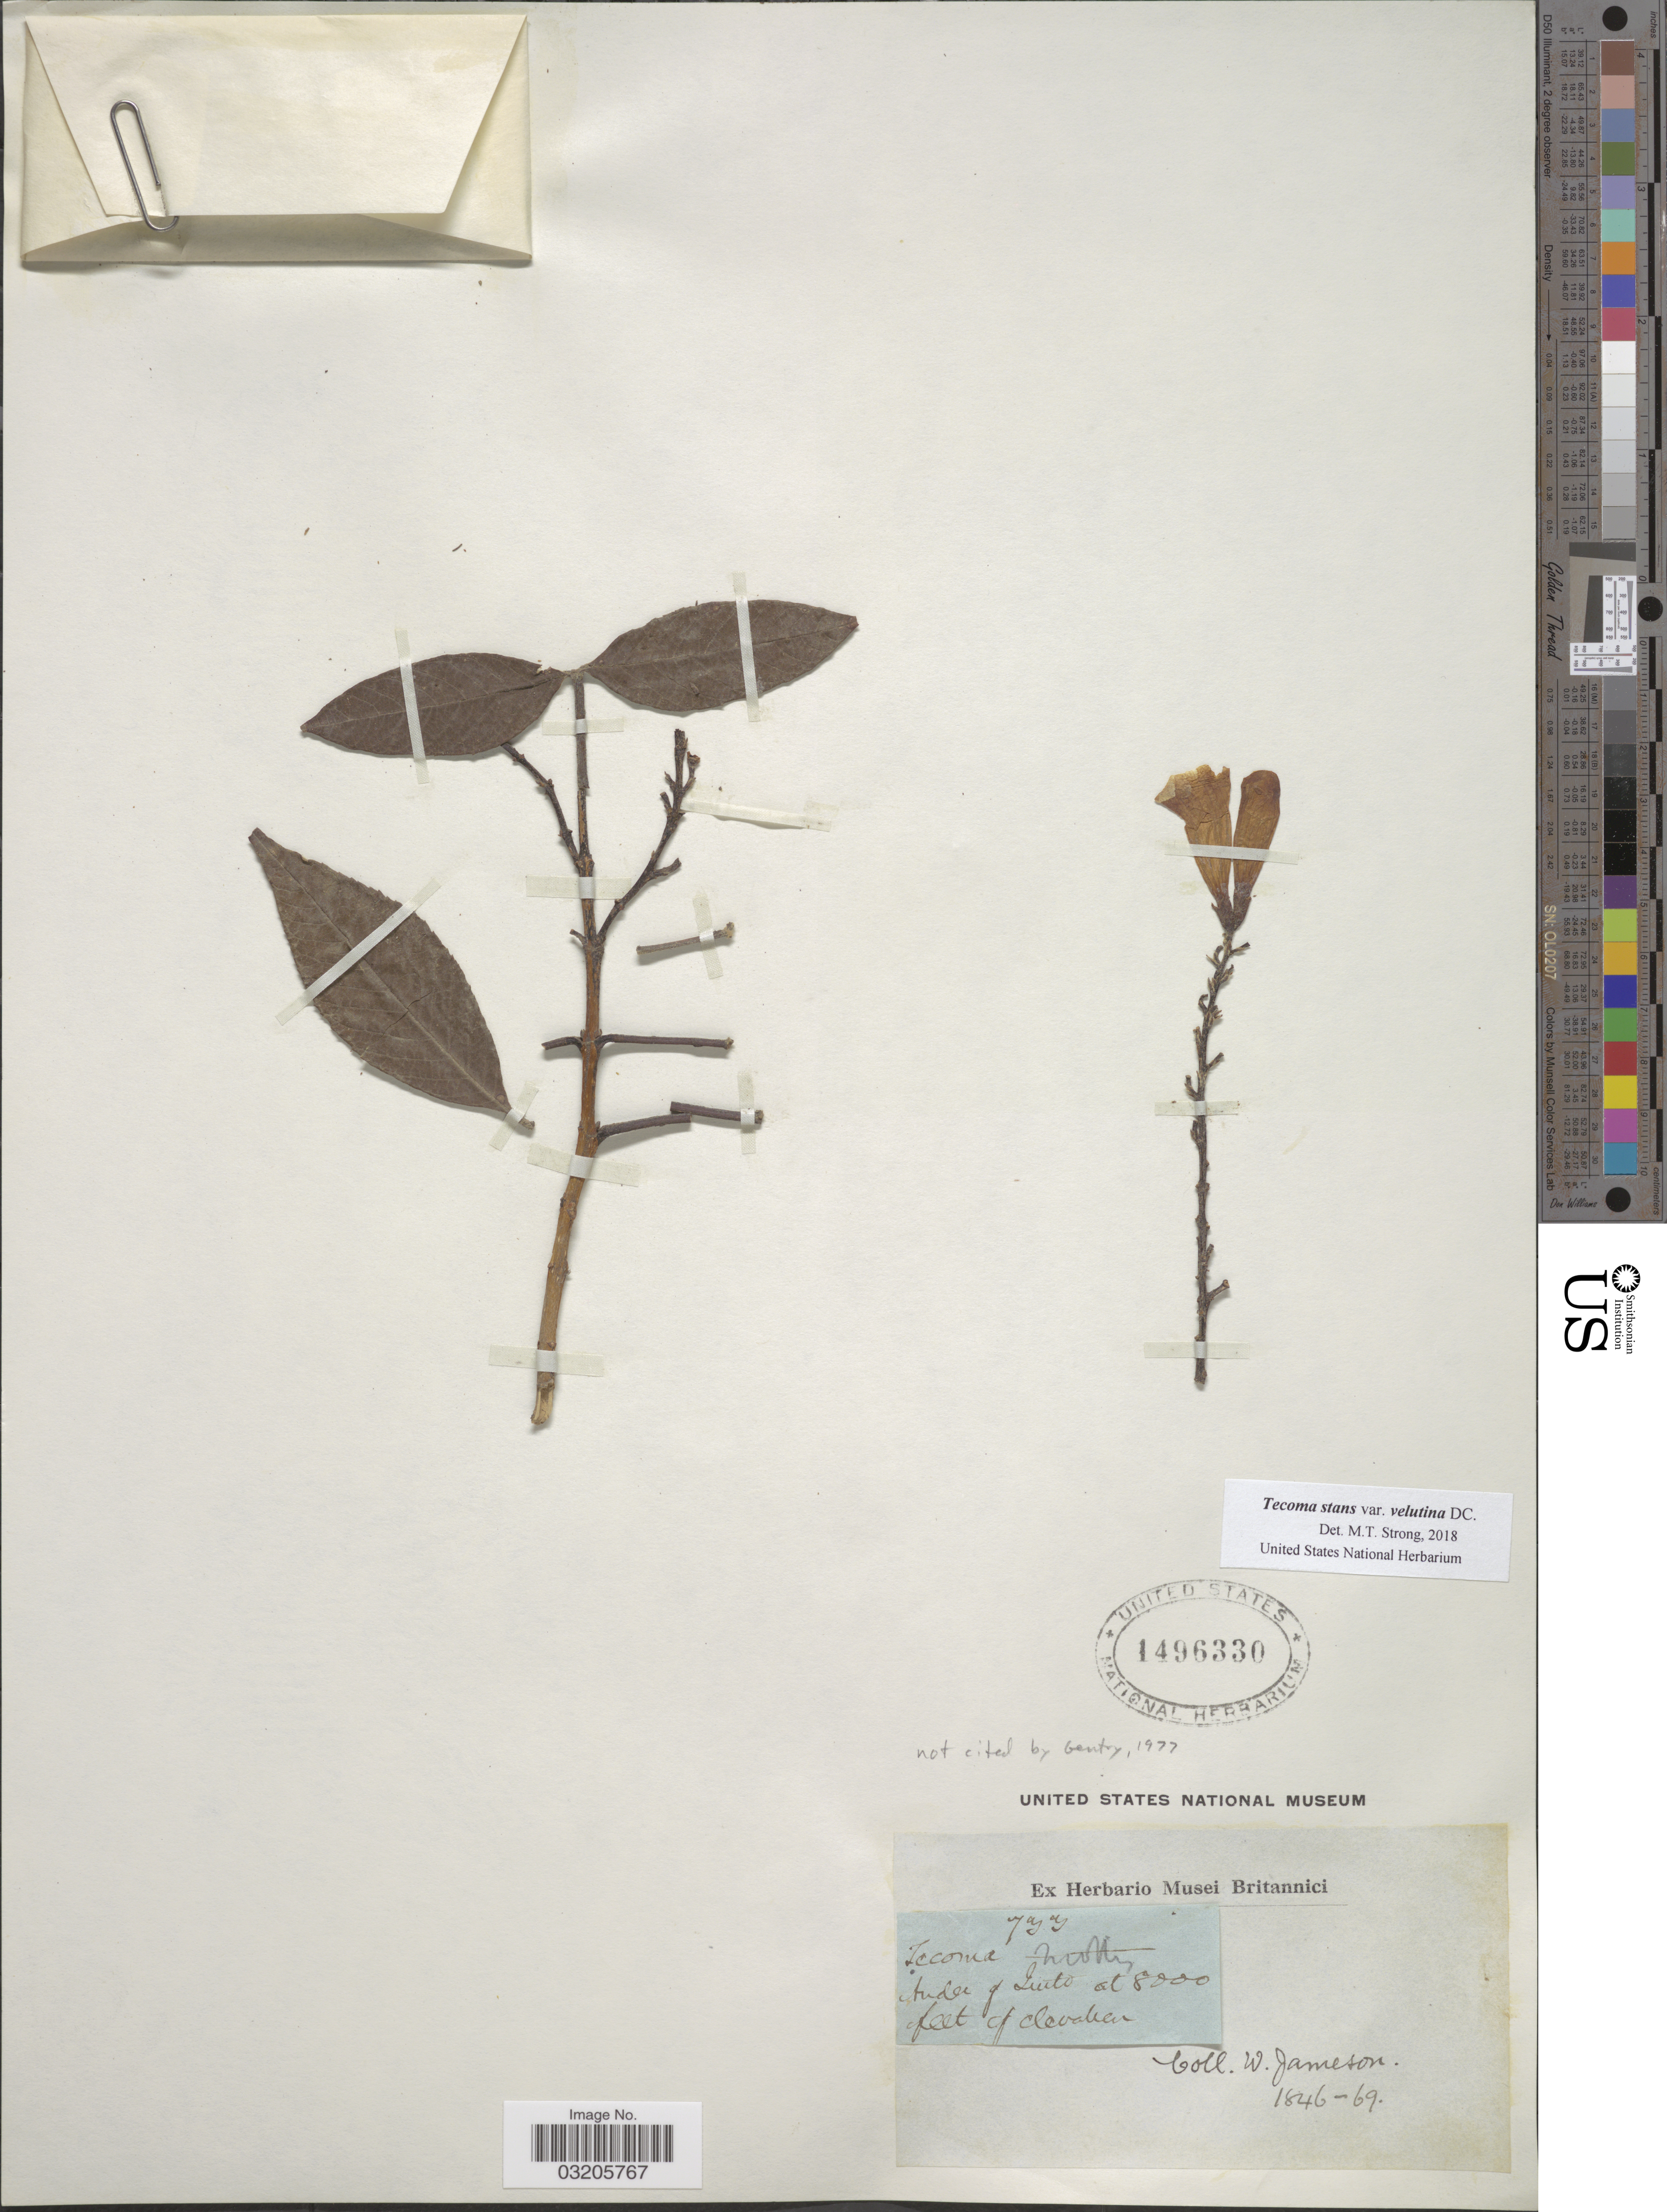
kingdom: Plantae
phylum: Tracheophyta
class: Magnoliopsida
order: Lamiales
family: Bignoniaceae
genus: Tecoma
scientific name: Tecoma stans var. velutina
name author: DC.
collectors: W. Jameson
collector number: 733*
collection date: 1846/1869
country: Ecuador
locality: Andes of Quito.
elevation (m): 2438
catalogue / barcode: US 1496330